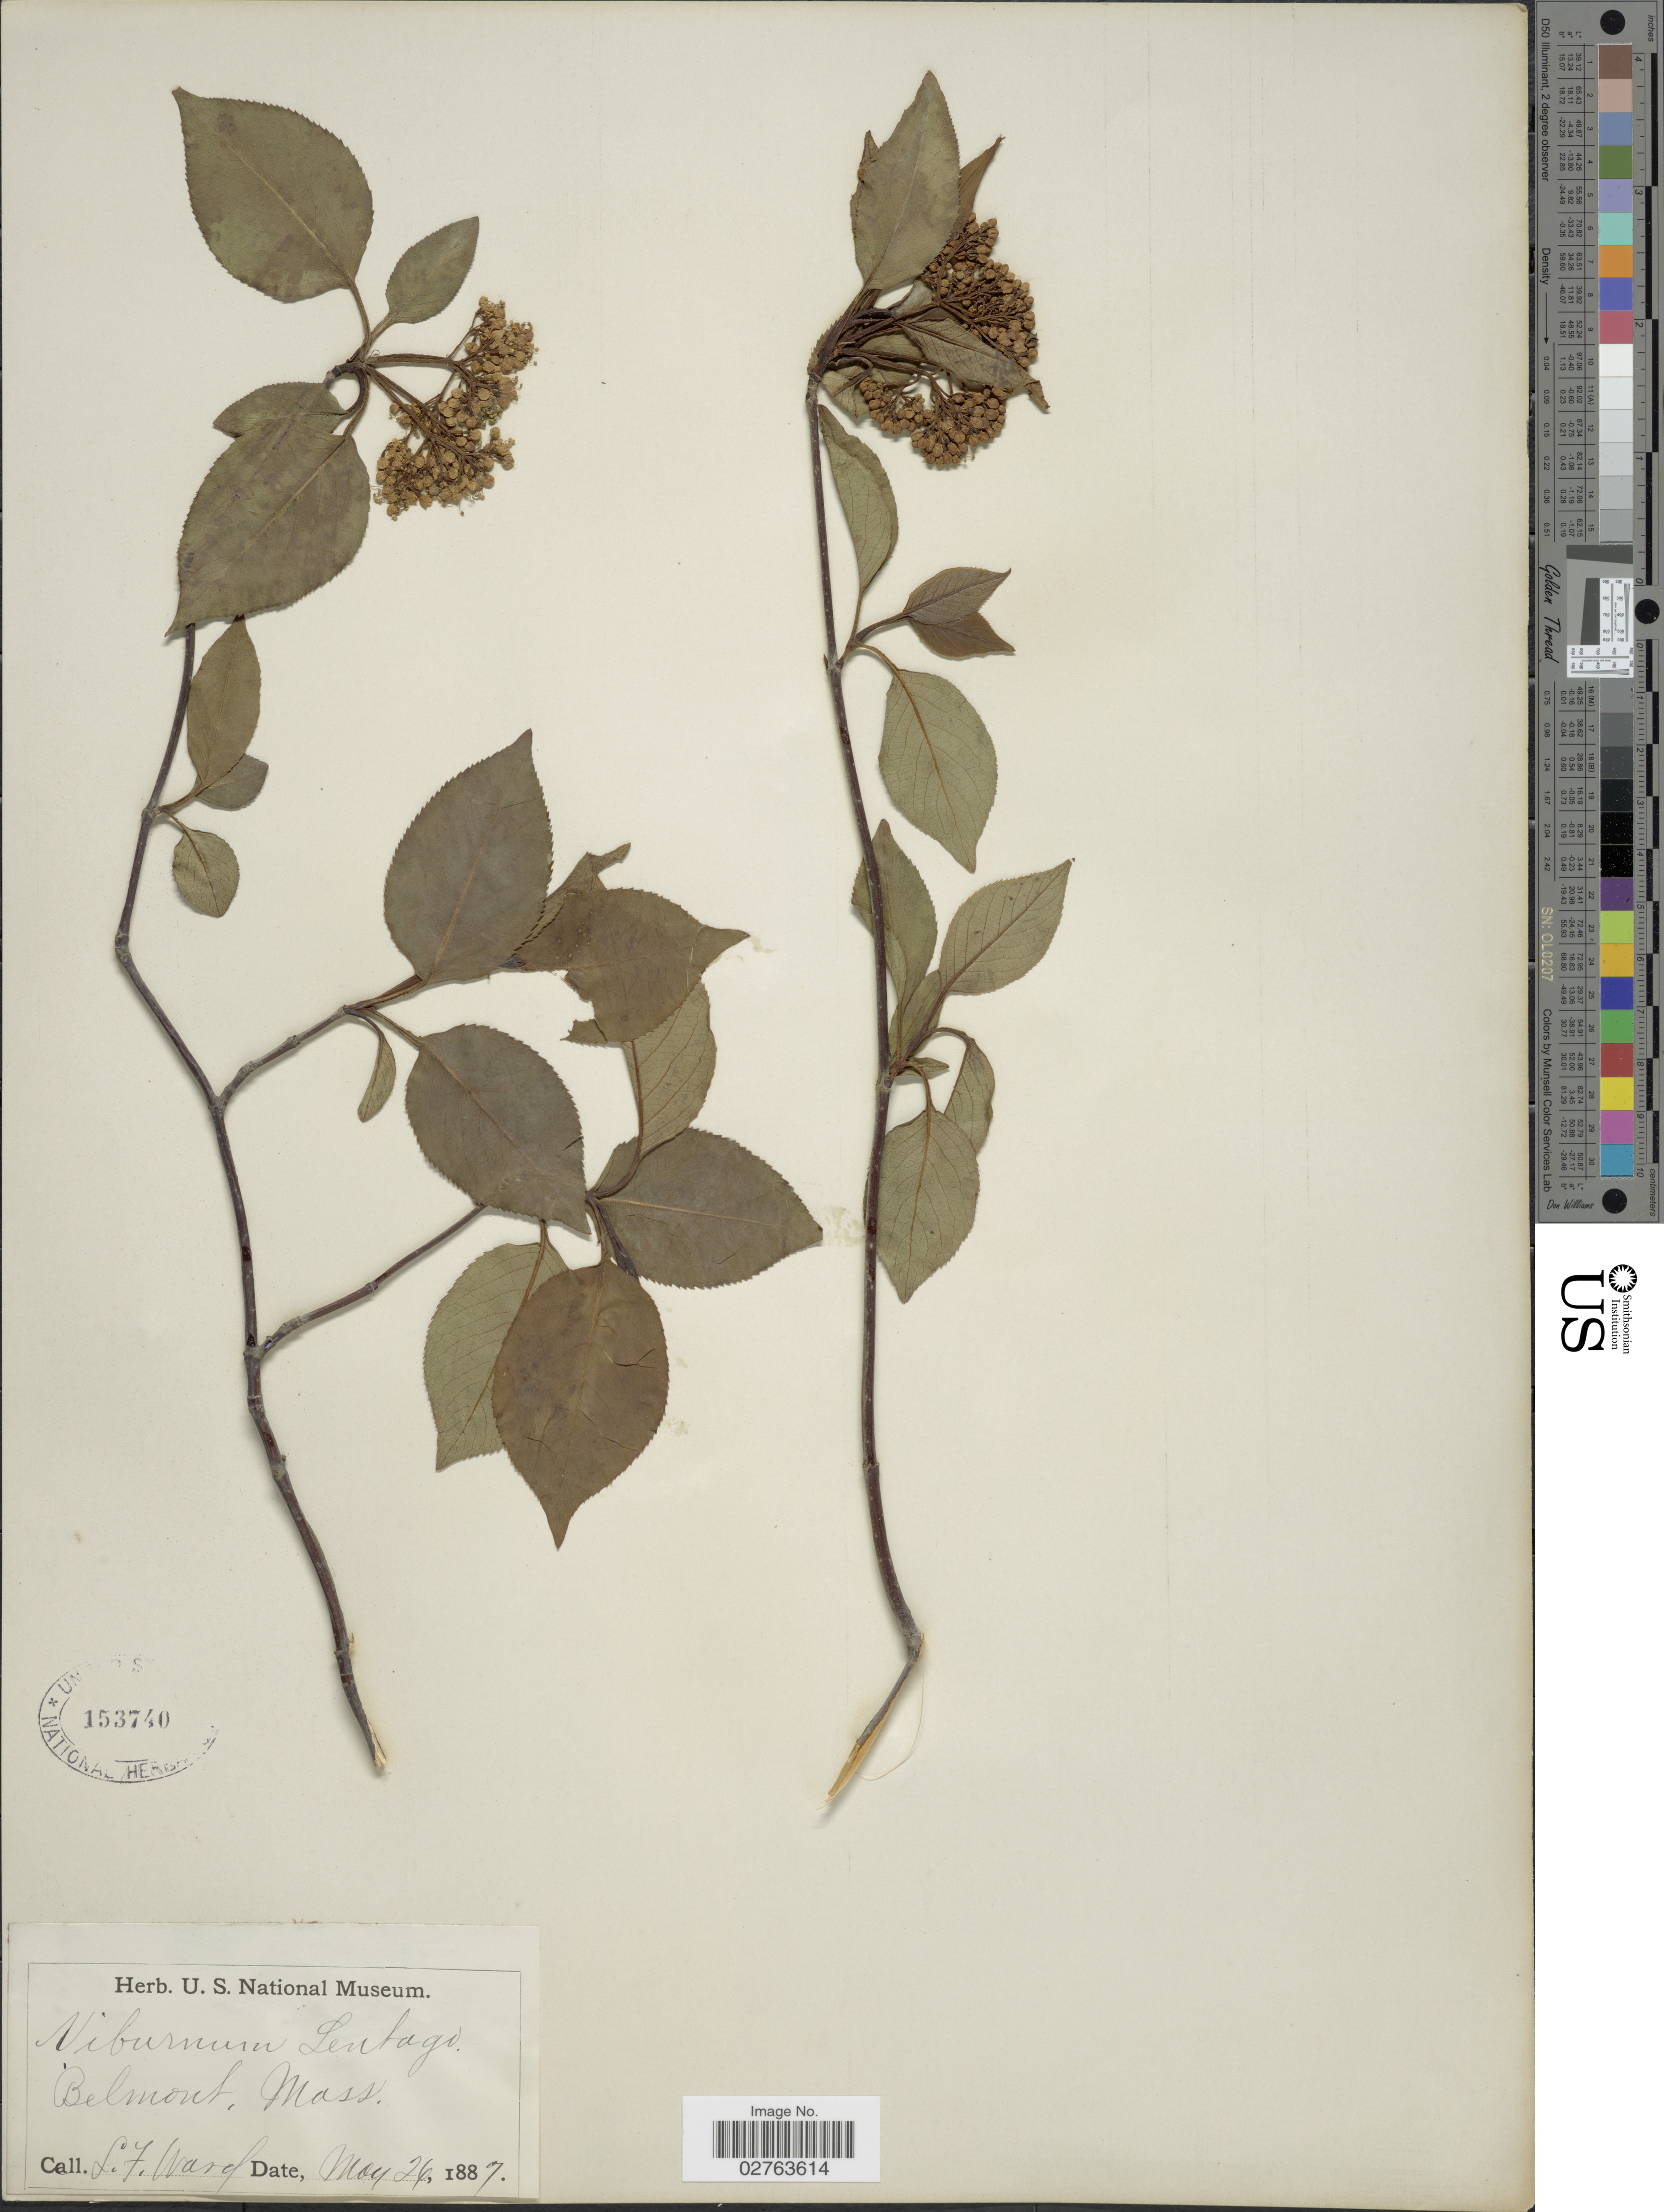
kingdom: Plantae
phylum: Tracheophyta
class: Magnoliopsida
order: Dipsacales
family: Viburnaceae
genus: Viburnum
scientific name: Viburnum lentago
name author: L.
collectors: L. Ward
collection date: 1887-05-26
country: United States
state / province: Massachusetts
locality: Belmont.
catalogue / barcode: US 153740